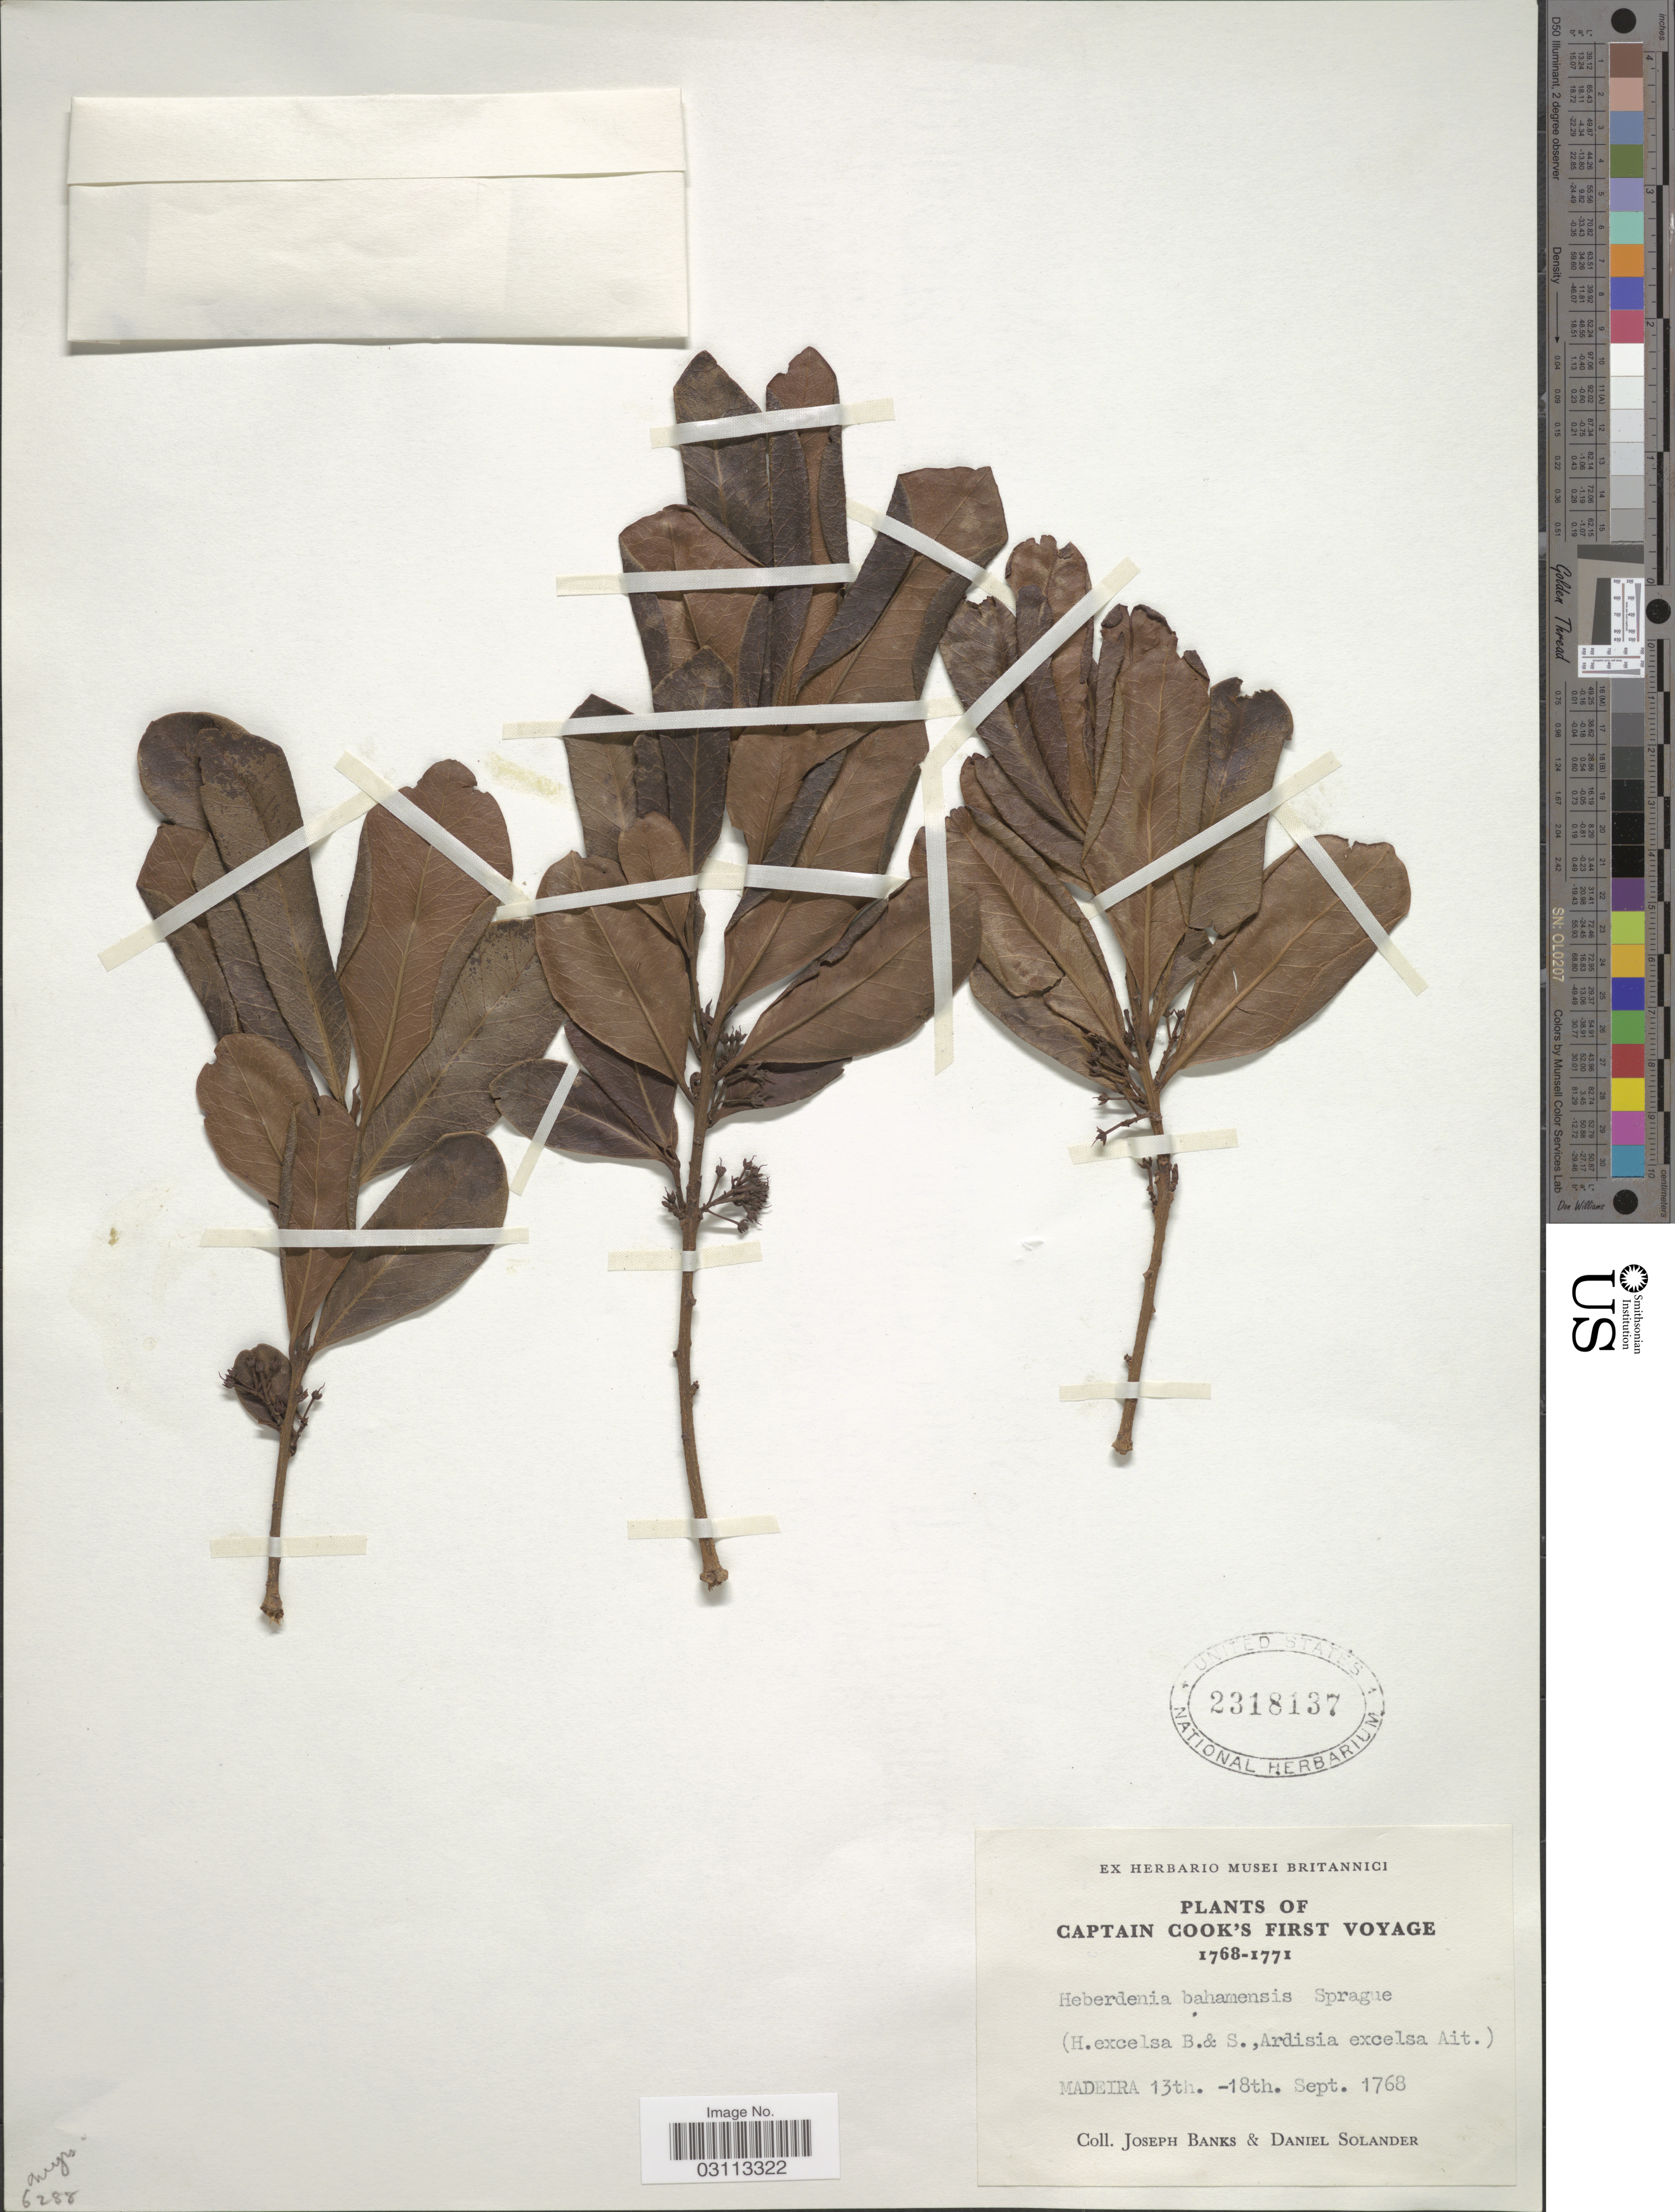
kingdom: Plantae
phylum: Tracheophyta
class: Magnoliopsida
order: Ericales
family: Primulaceae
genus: Heberdenia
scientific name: Heberdenia excelsa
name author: Banks ex Roem. & Schult.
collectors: J. Banks & D. C. Solander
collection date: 1768-09-13/1768-09-18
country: Portugal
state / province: Madeira (Aut. Reg.)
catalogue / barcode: US 2318137